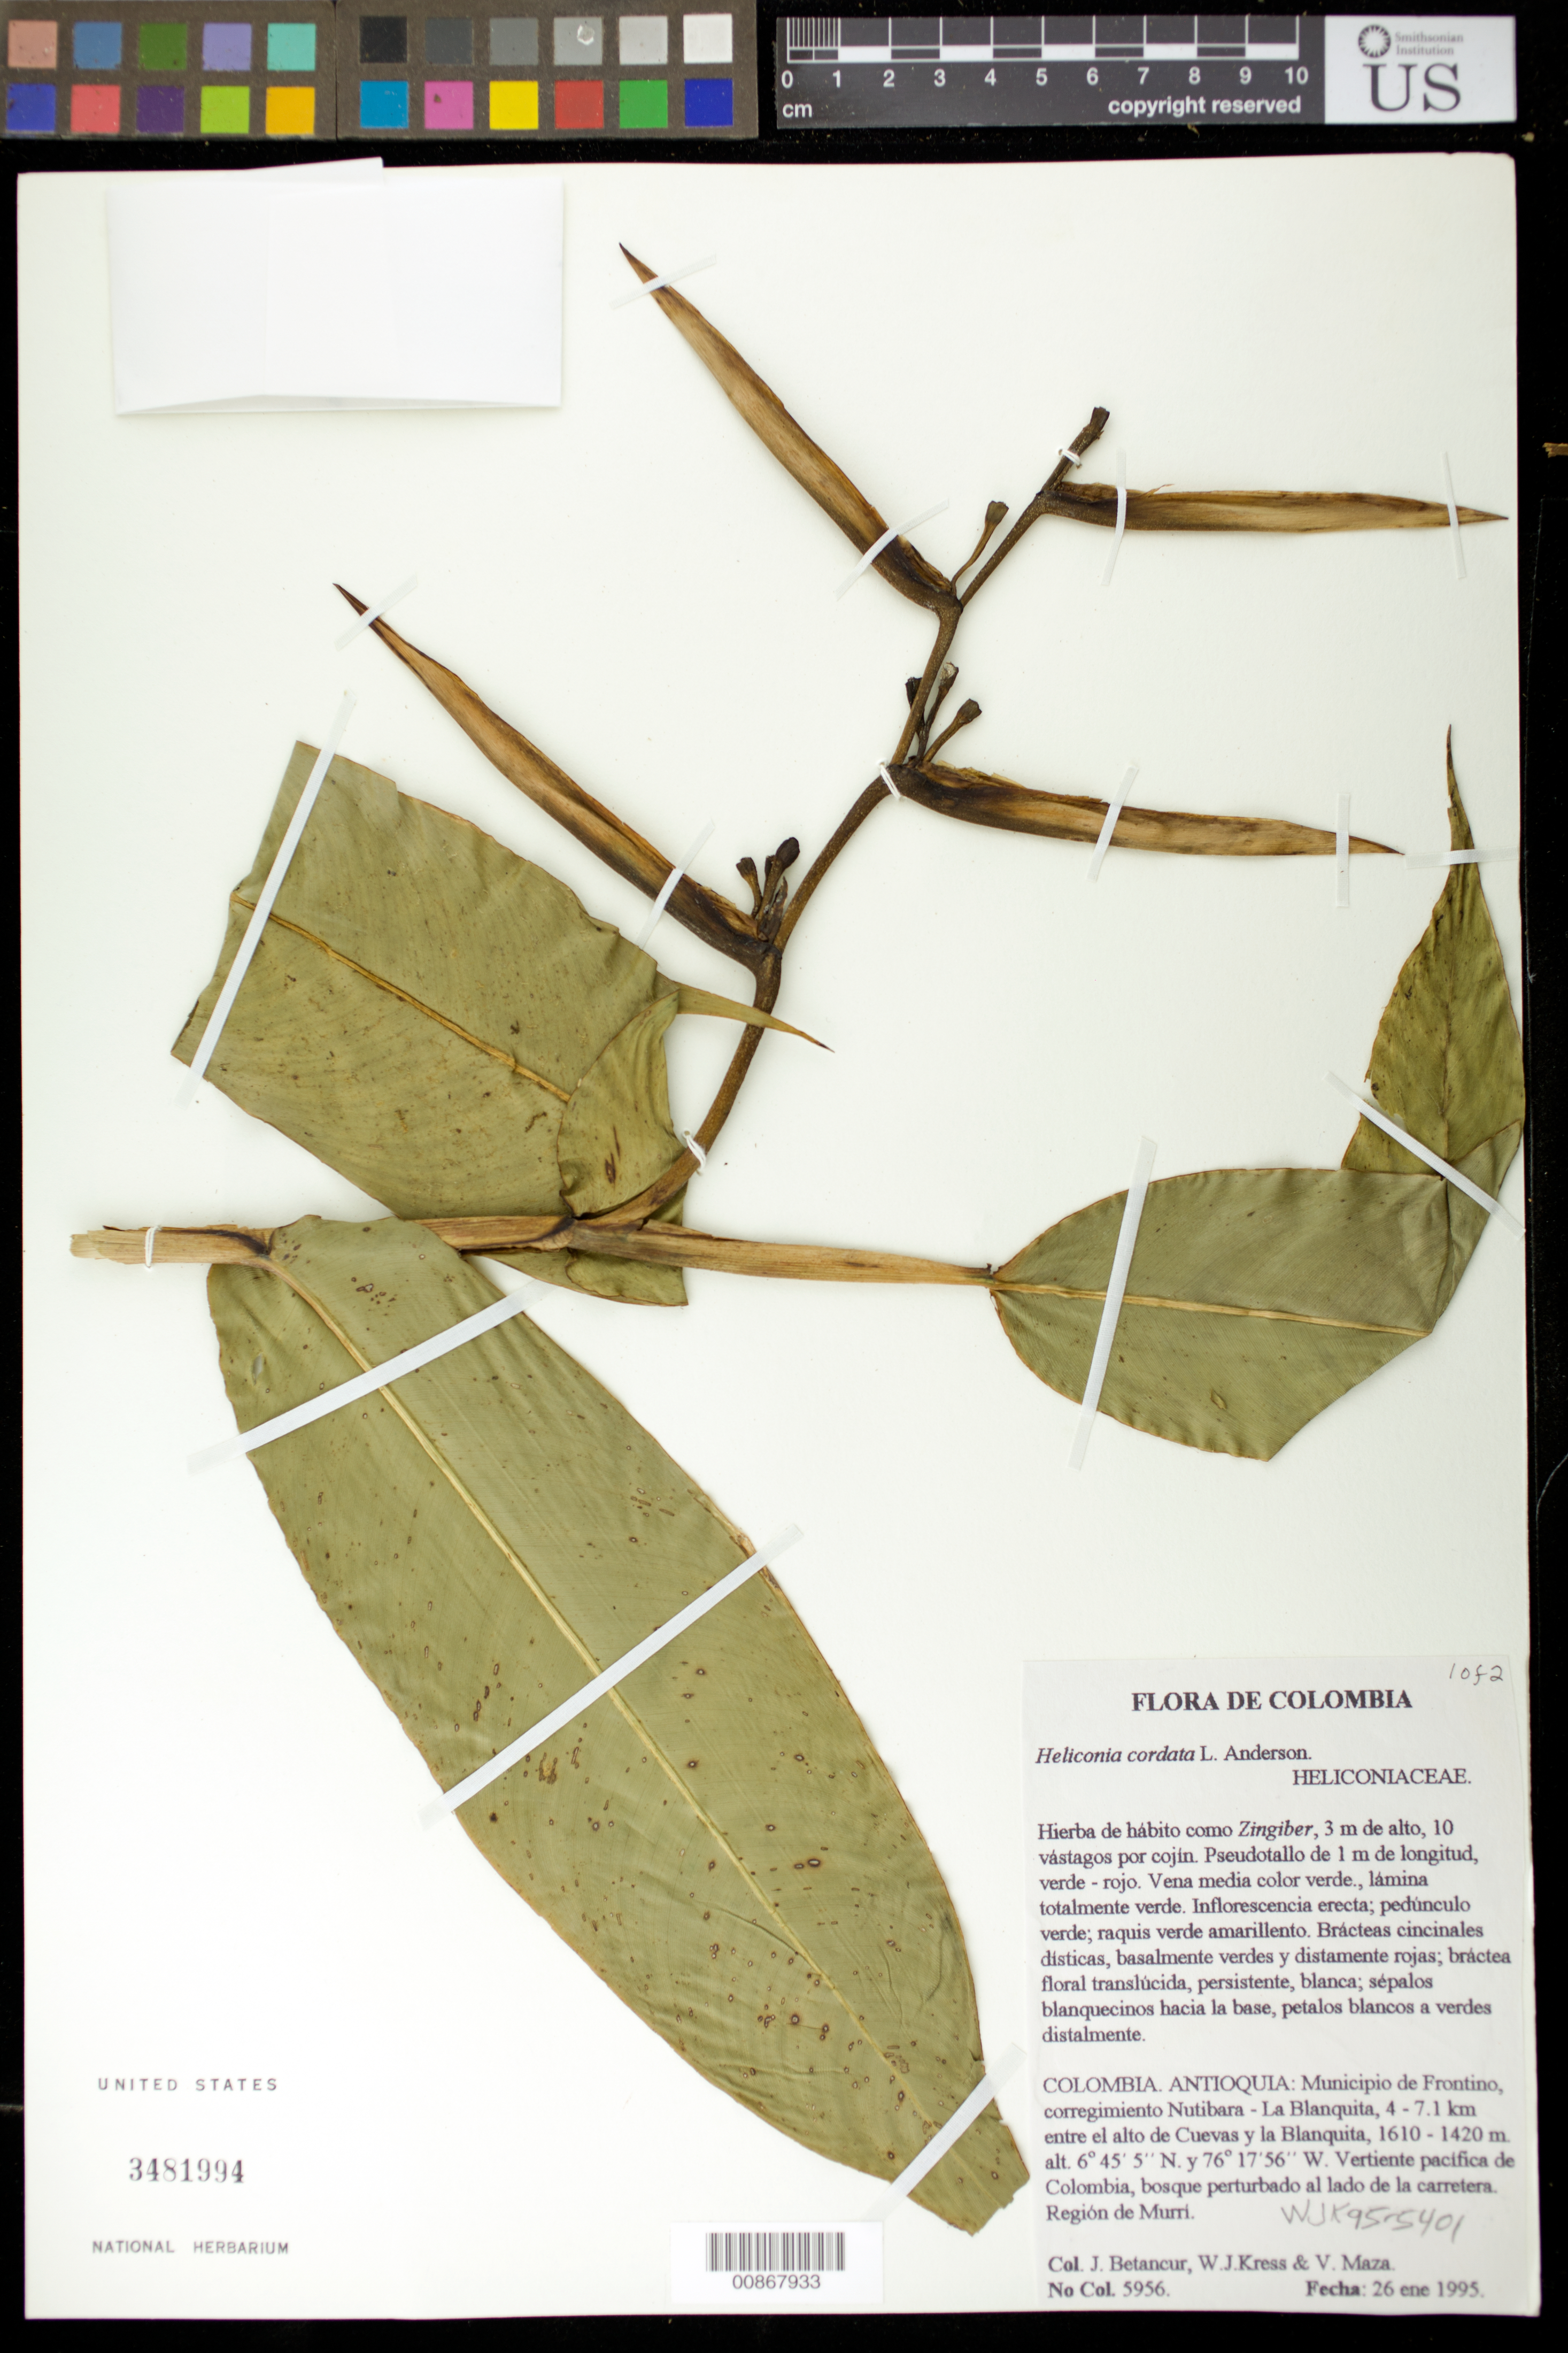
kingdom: Plantae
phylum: Tracheophyta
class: Liliopsida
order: Zingiberales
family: Heliconiaceae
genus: Heliconia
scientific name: Heliconia cordata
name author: L. Andersson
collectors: J. C. Betancur, W. J. Kress & V. Maza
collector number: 5956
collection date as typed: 26 Jan 1995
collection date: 1995-01-26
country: Colombia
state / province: Antioquia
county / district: Frontino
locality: Road between Nutibara and La Blanquita, 19 km from Nutibara.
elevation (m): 1515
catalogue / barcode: US 3481994